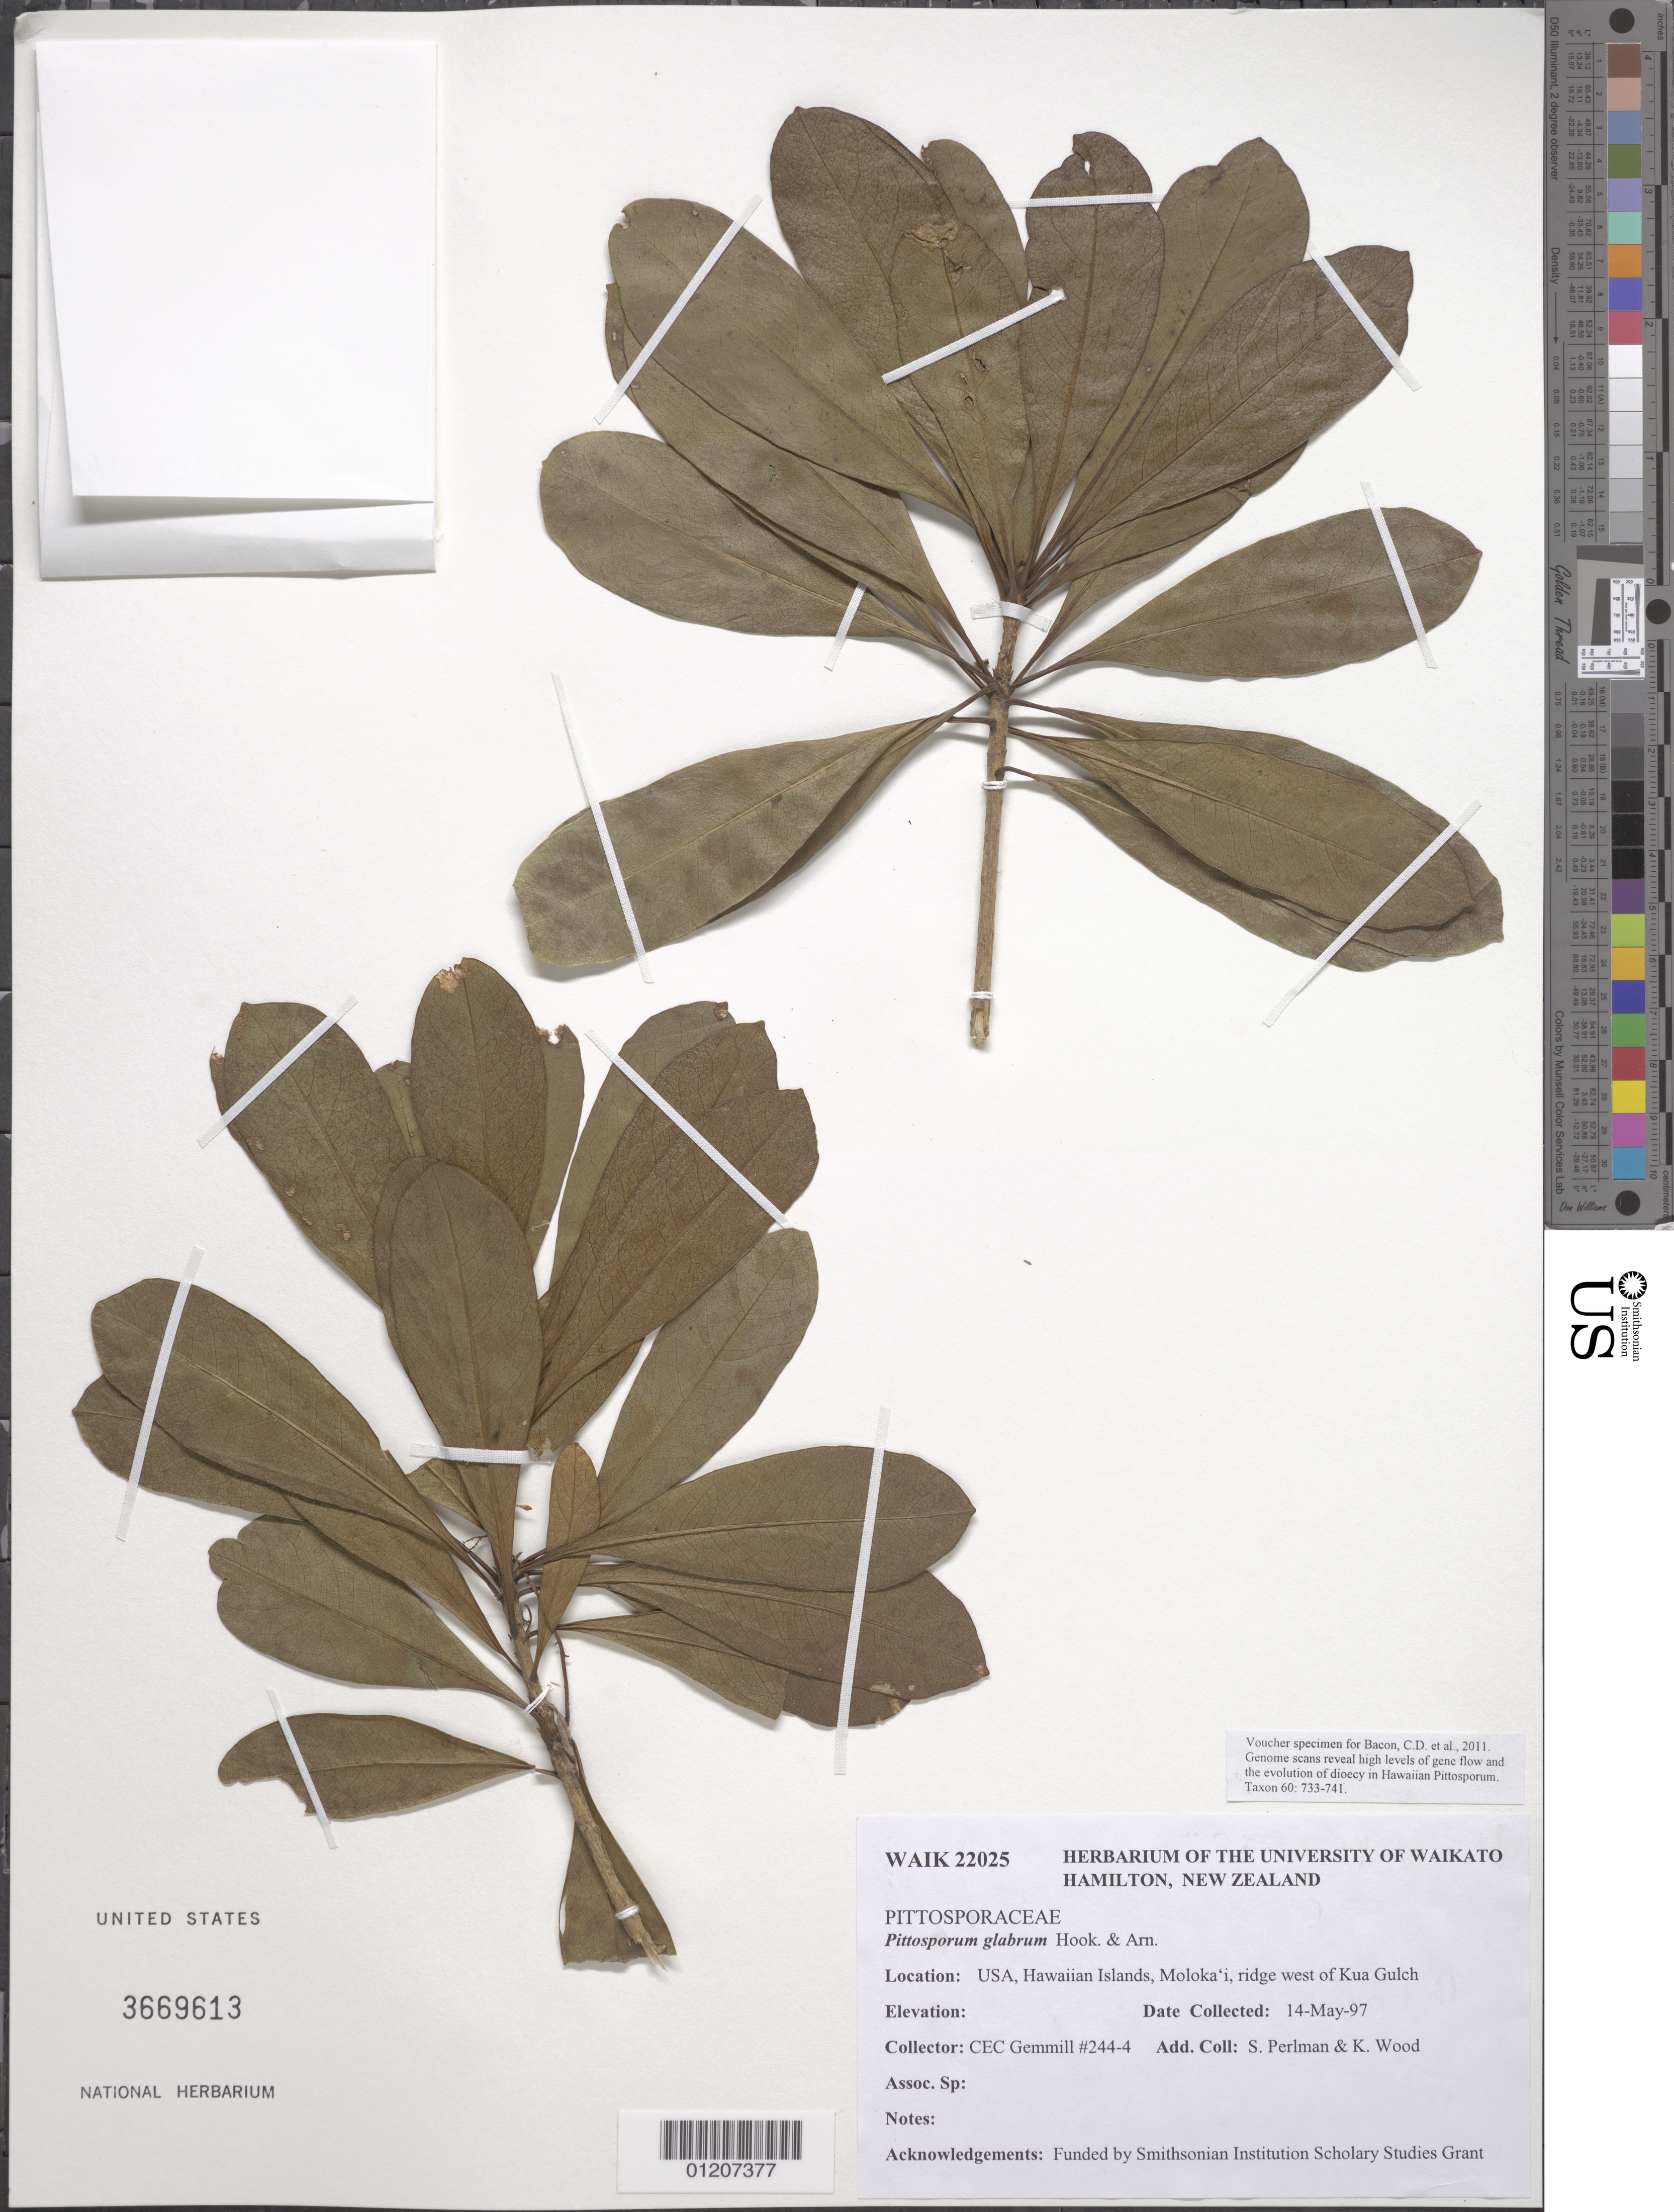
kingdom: Plantae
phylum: Tracheophyta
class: Magnoliopsida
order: Apiales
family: Pittosporaceae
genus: Pittosporum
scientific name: Pittosporum glabrum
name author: Hook. & Arn.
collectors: C. Gemmill, S. P. Perlman & K. R. Wood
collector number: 244-4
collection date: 1997-05-14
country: United States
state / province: Hawaii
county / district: Maui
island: Moloka'i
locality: Ridge west of Kua Gulch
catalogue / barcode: US 3669613